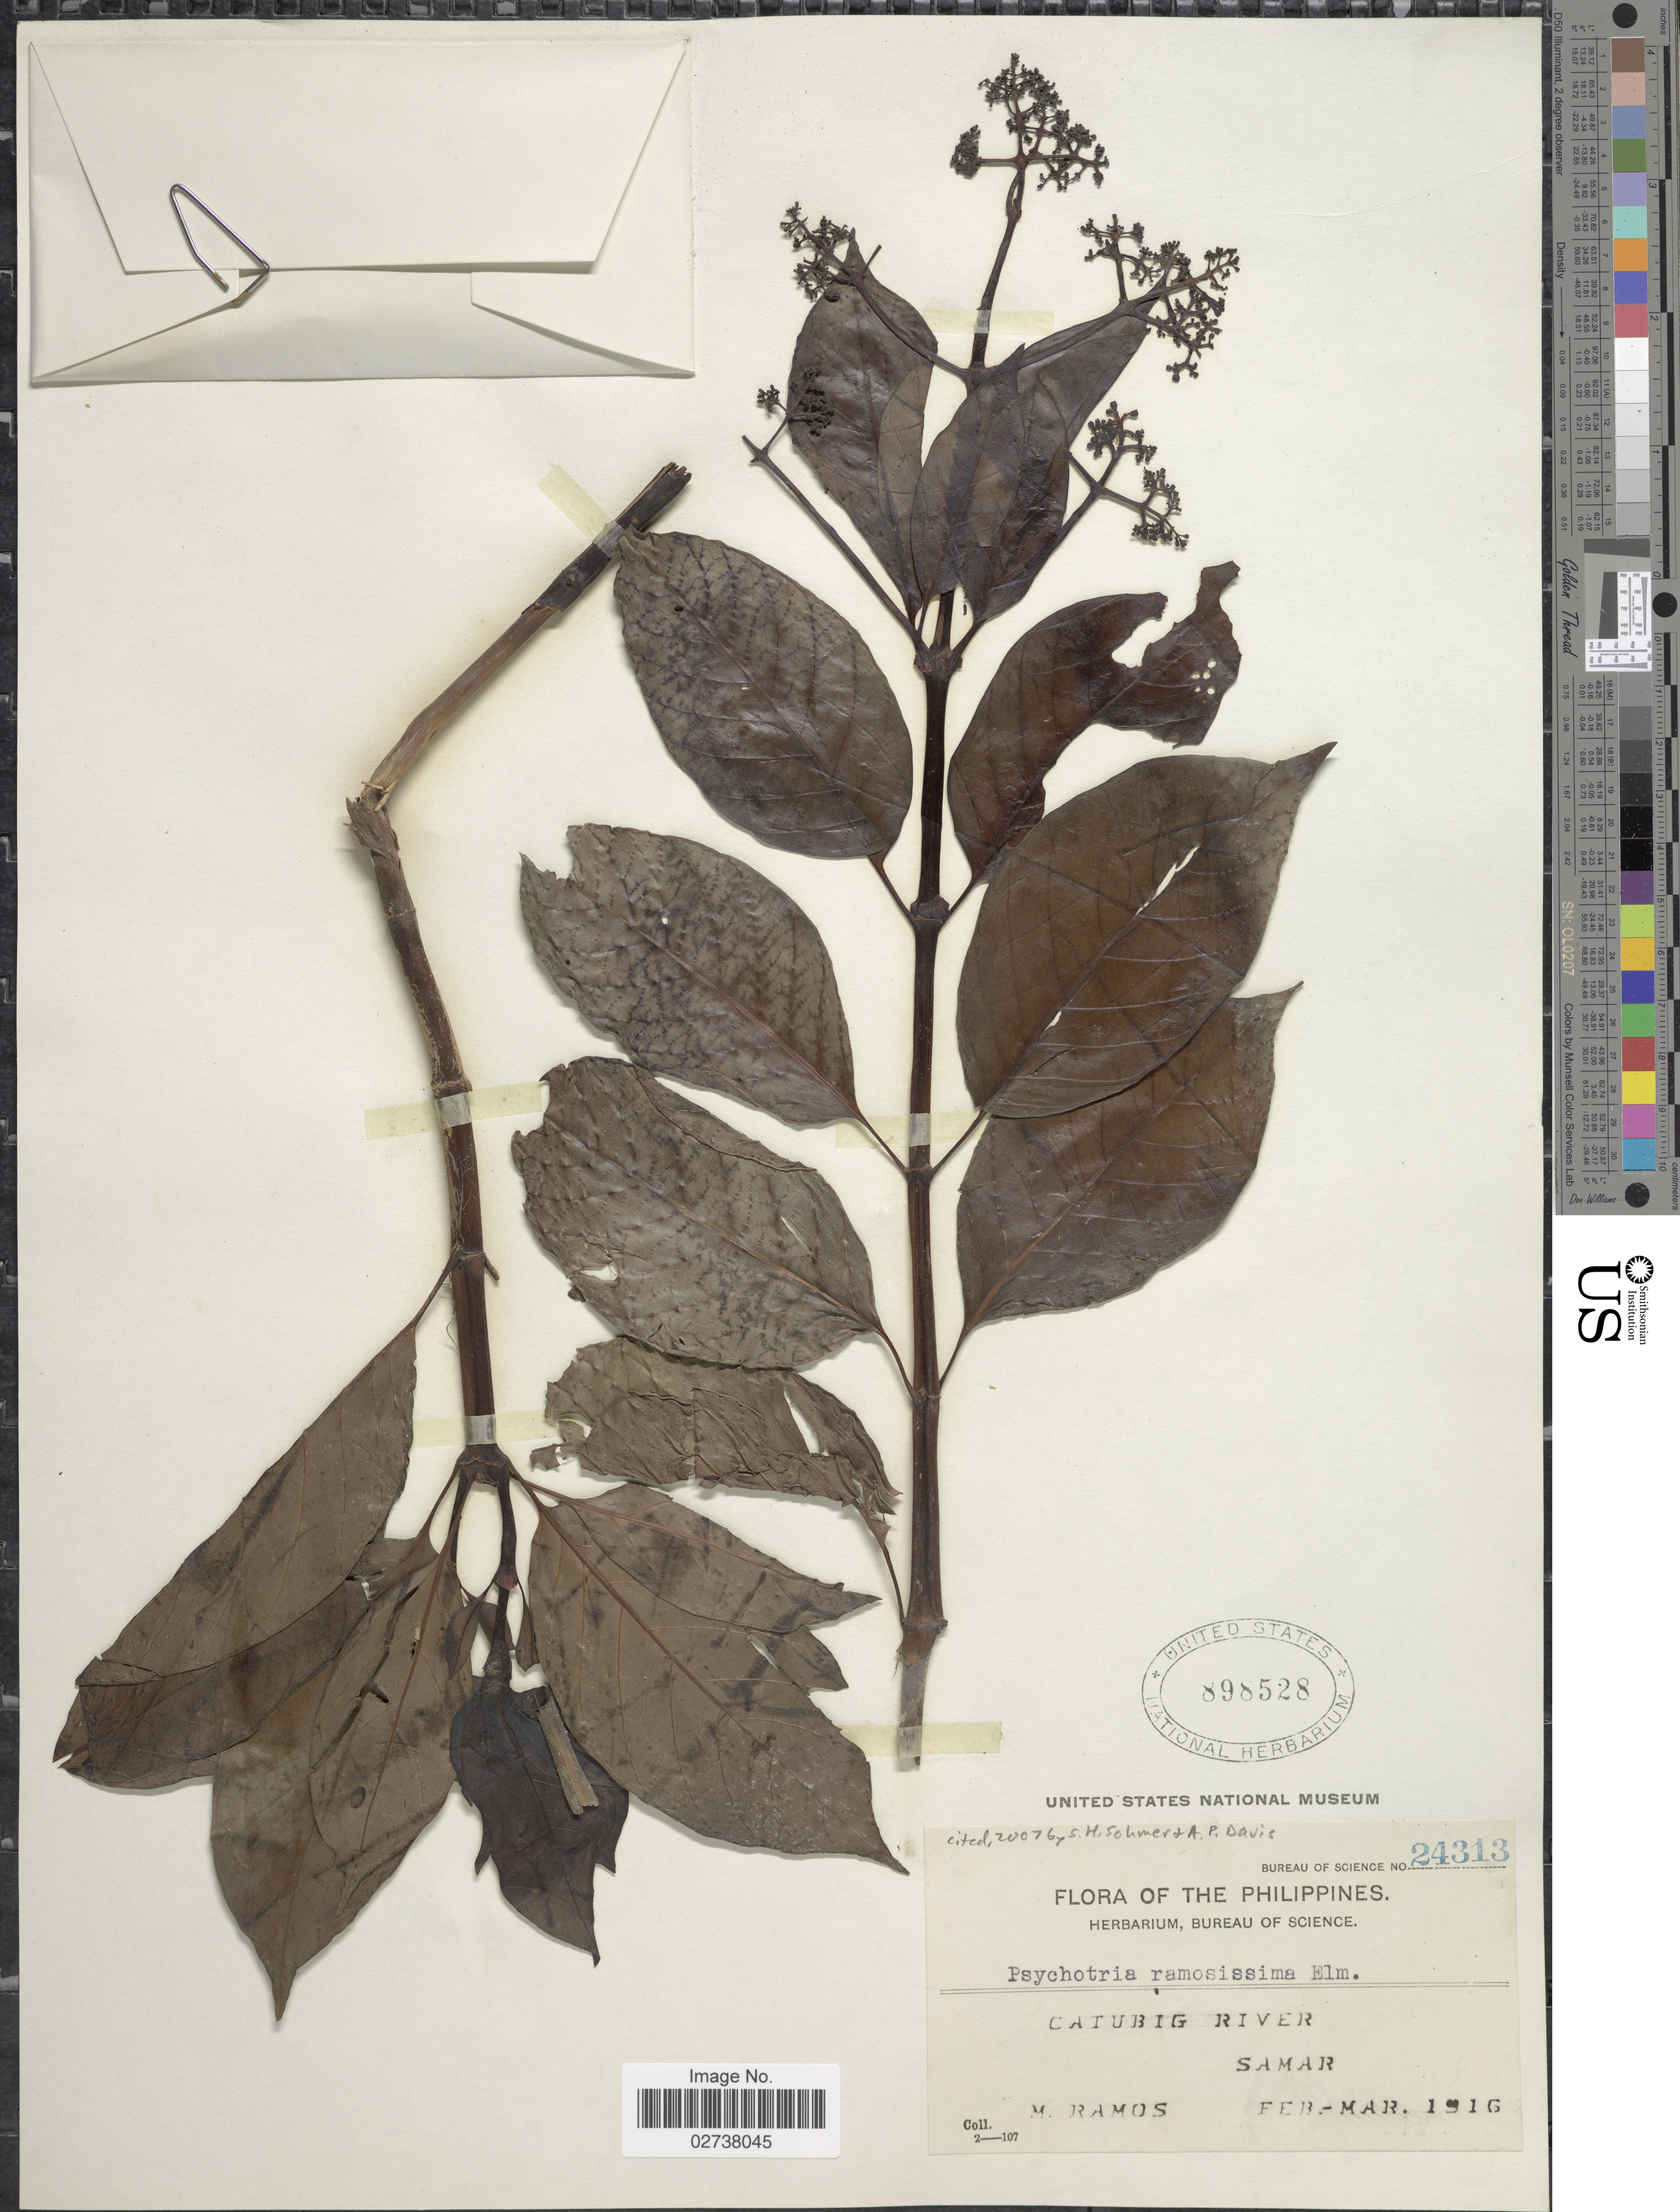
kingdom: Plantae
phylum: Tracheophyta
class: Magnoliopsida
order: Gentianales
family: Rubiaceae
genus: Psychotria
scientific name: Psychotria ramosissima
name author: Elmer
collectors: M. Ramos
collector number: Bureau of Science 24313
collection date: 1916-02/1916-03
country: Philippines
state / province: Eastern Visayas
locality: Cataubig River, Samar.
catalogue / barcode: US 898528